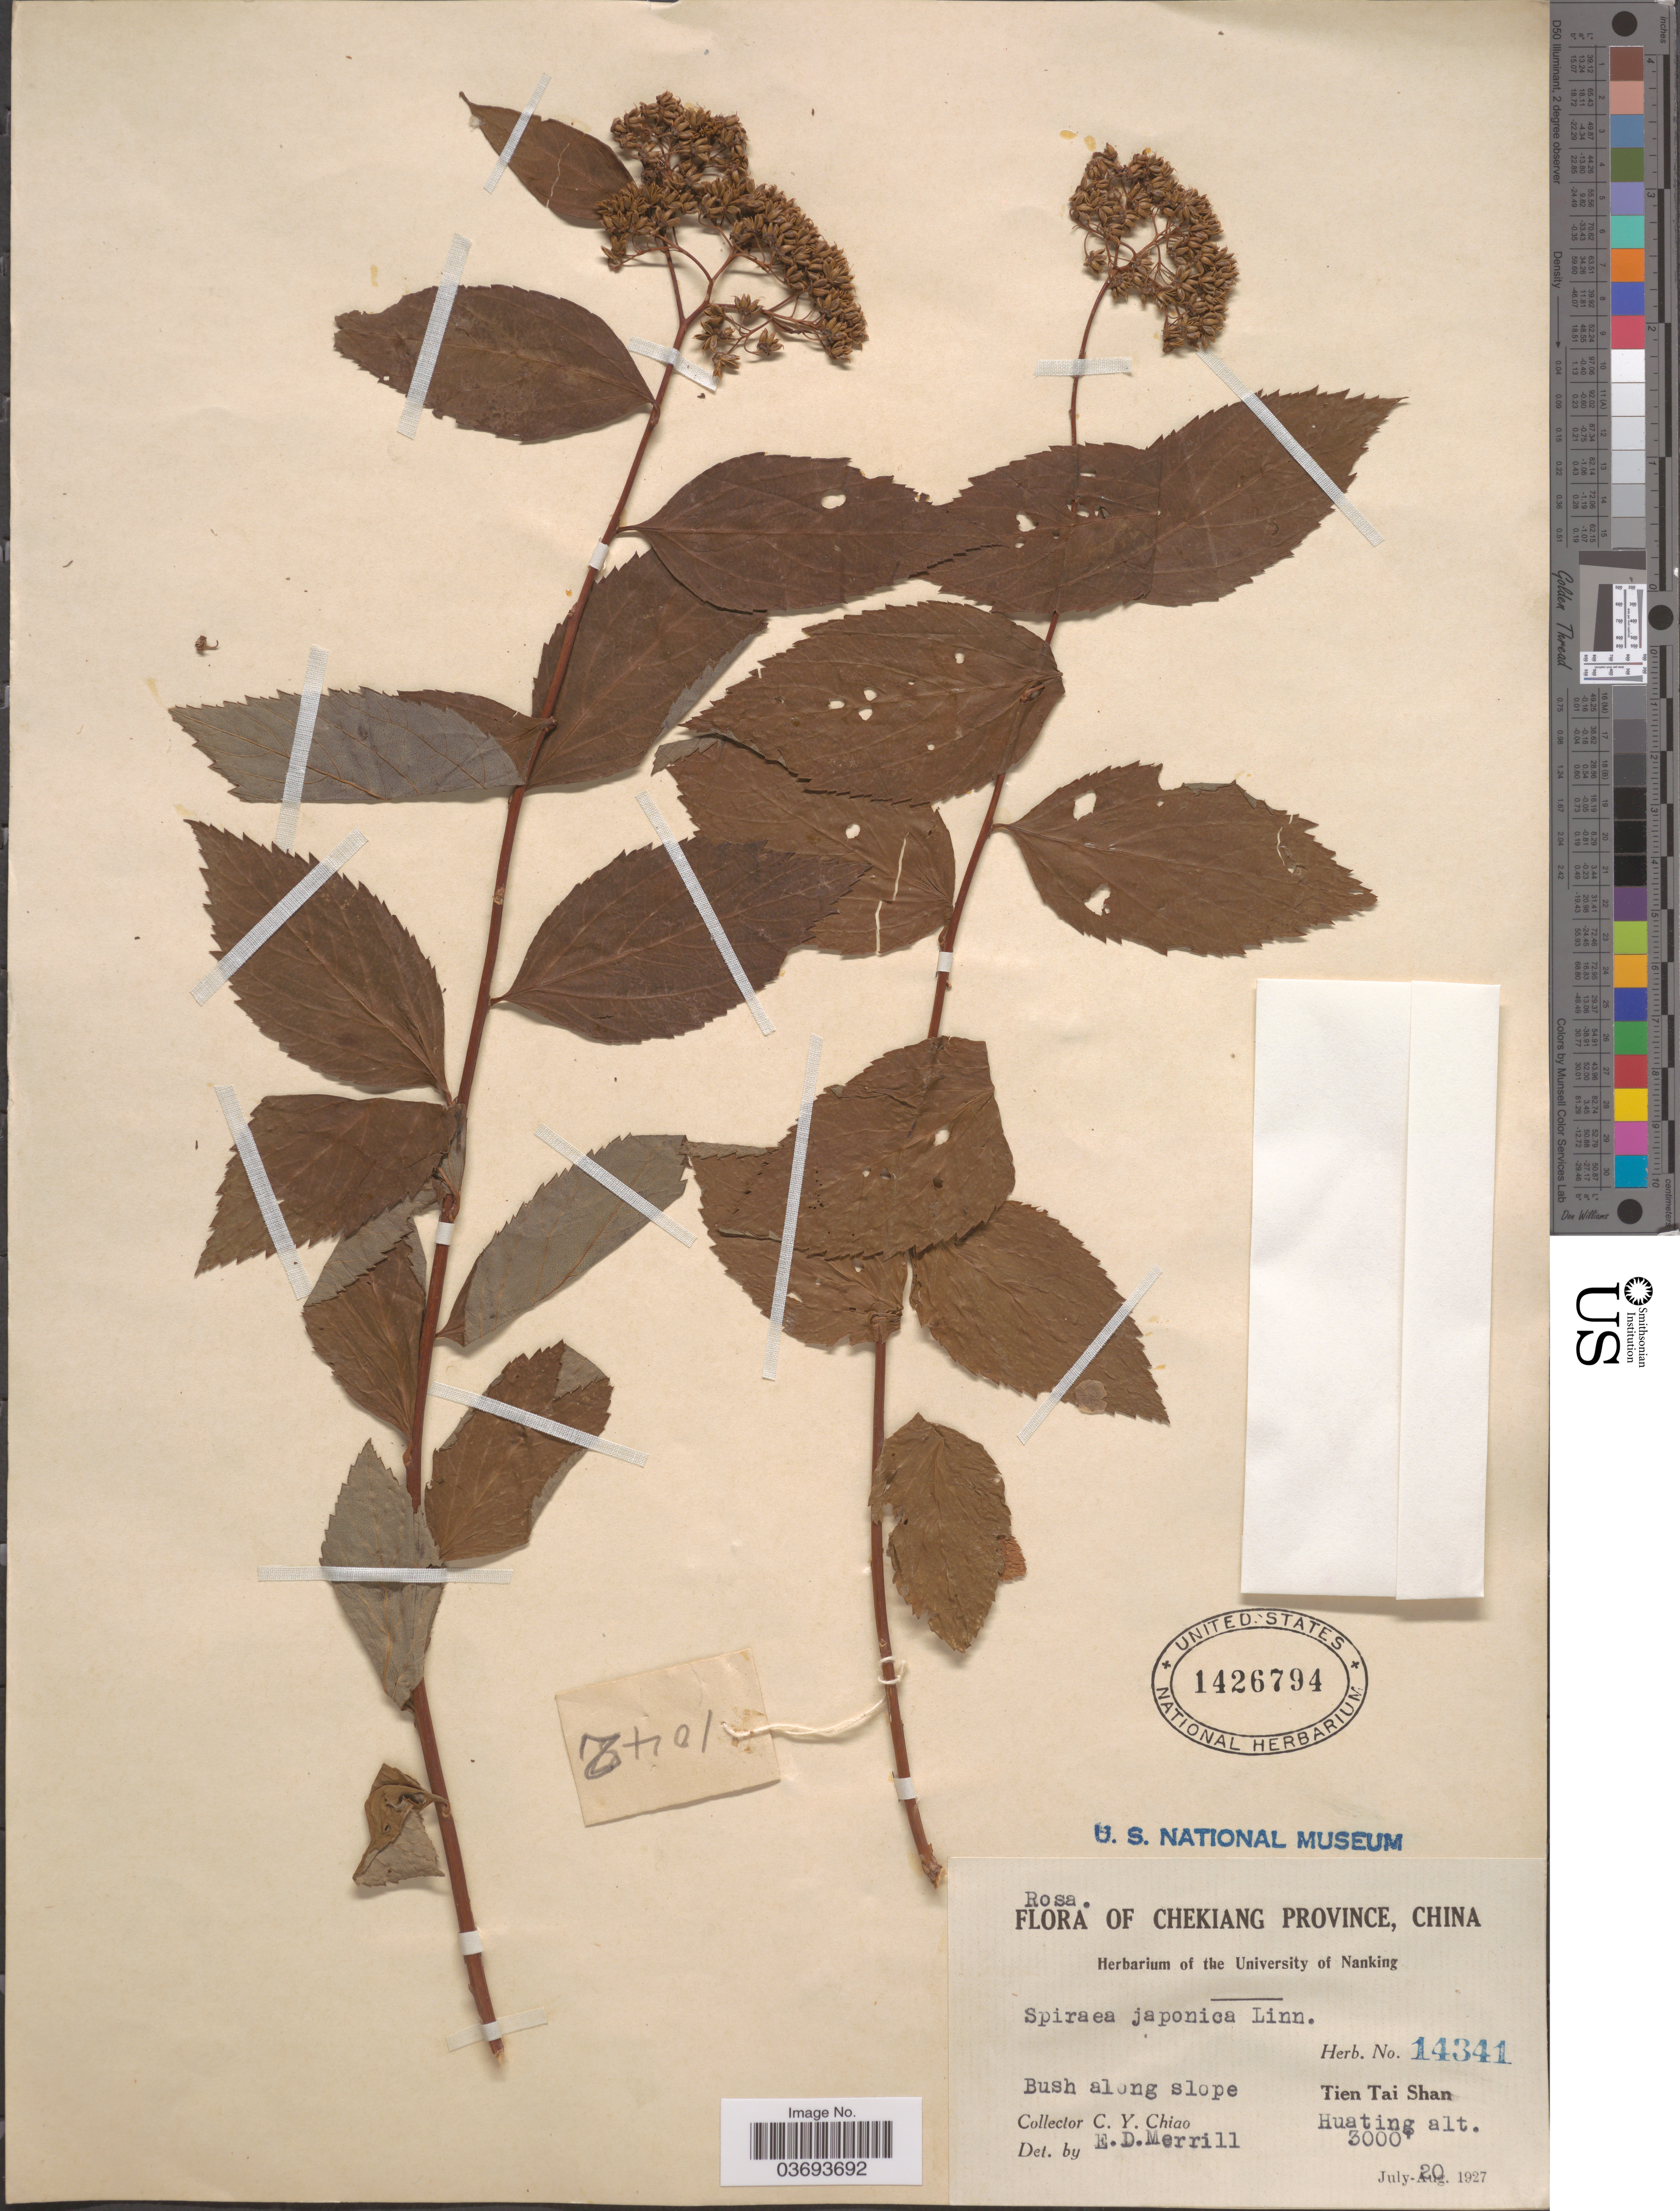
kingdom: Plantae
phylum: Tracheophyta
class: Magnoliopsida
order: Rosales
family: Rosaceae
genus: Spiraea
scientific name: Spiraea salicifolia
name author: L.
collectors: C. Y. Chiao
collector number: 14341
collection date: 1927-07-20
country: China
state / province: Zhejiang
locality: Chekiang Province. Bush along slope. Tien Tai Shan. Huating.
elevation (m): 914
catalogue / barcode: US 1426794